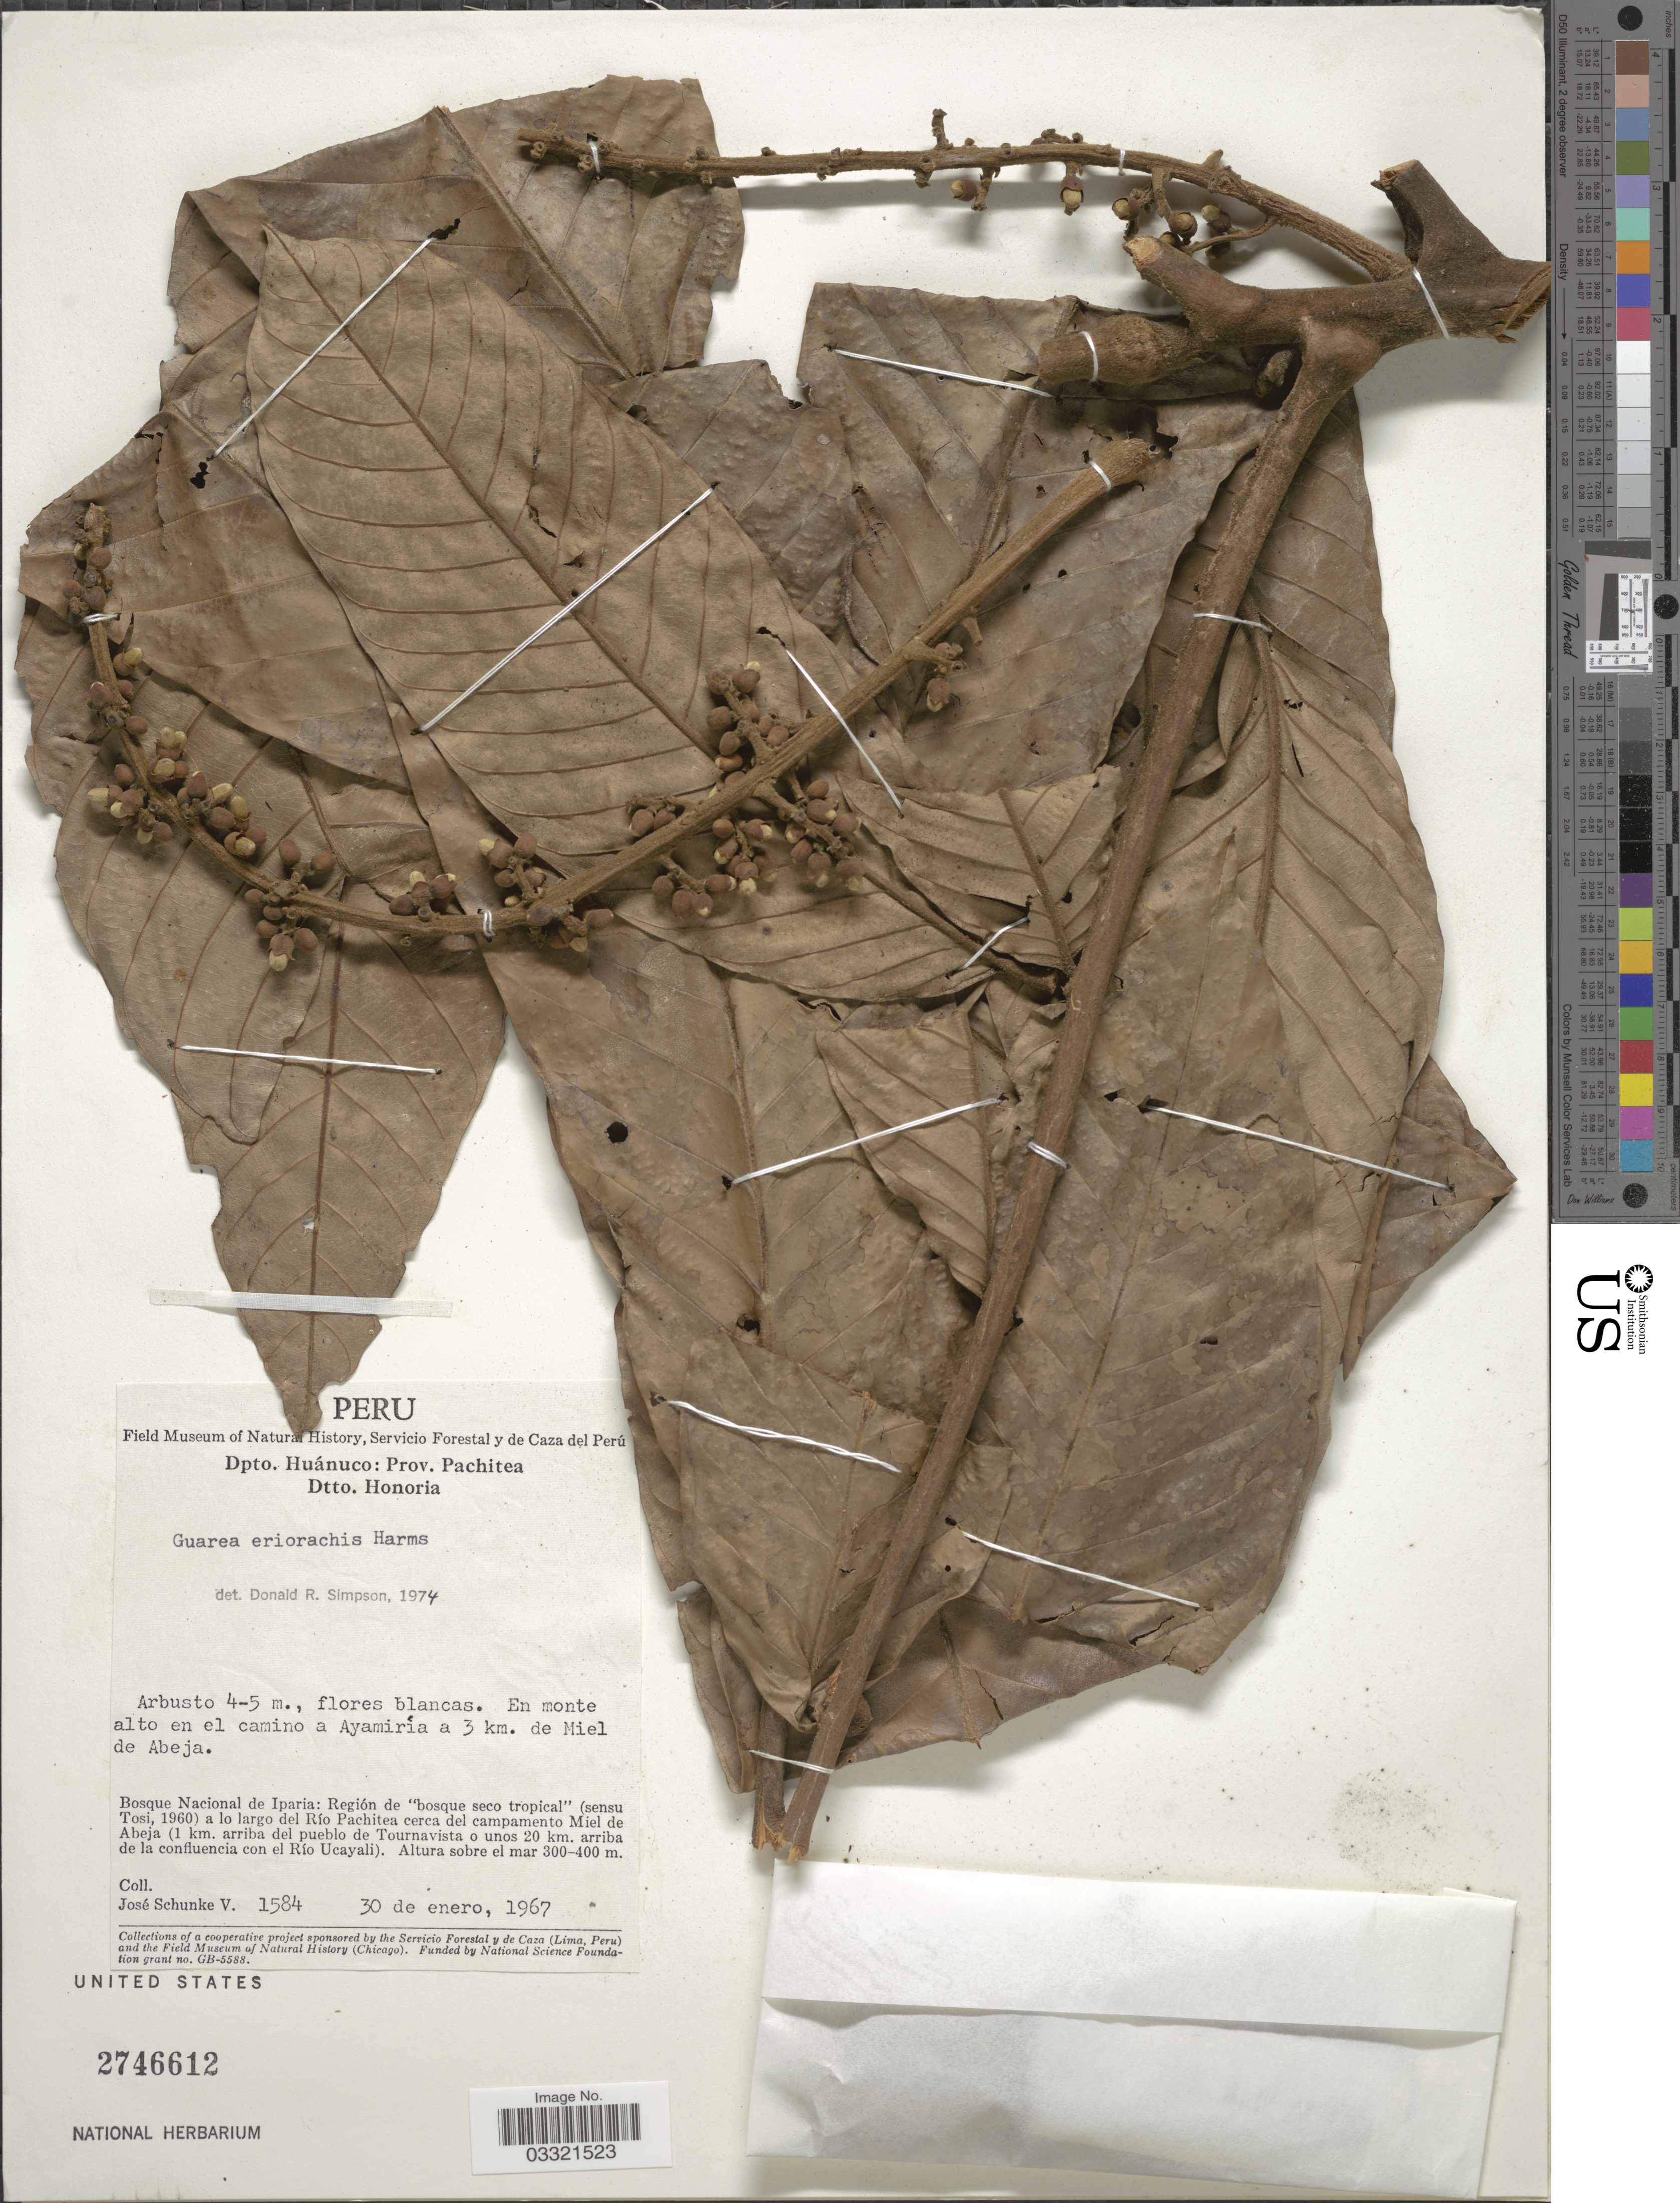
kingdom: Plantae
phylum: Tracheophyta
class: Magnoliopsida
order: Sapindales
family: Meliaceae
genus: Guarea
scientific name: Guarea eriorhachis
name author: Harms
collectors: J. Schunke Vigo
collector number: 1584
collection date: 1967-01-30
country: Peru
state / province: Huánuco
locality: Dpto. Huánuco: Prov. Pachitea. Dtto. Honoria. En monte alto en el camino a Ayamiria a 3 km. de Miel de Abeja. Bosque Nacional de Iparia: Región de "bosque seco tropical" (sensu Tosi, 1960) a lo largo del Río Pachitea cerca del campamento Miel de Abeja (1 km. arriba del pueblo de tournavista o unos 20 km. arriba de la confluencia con el Río Ucayali).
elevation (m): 300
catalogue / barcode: US 2746612